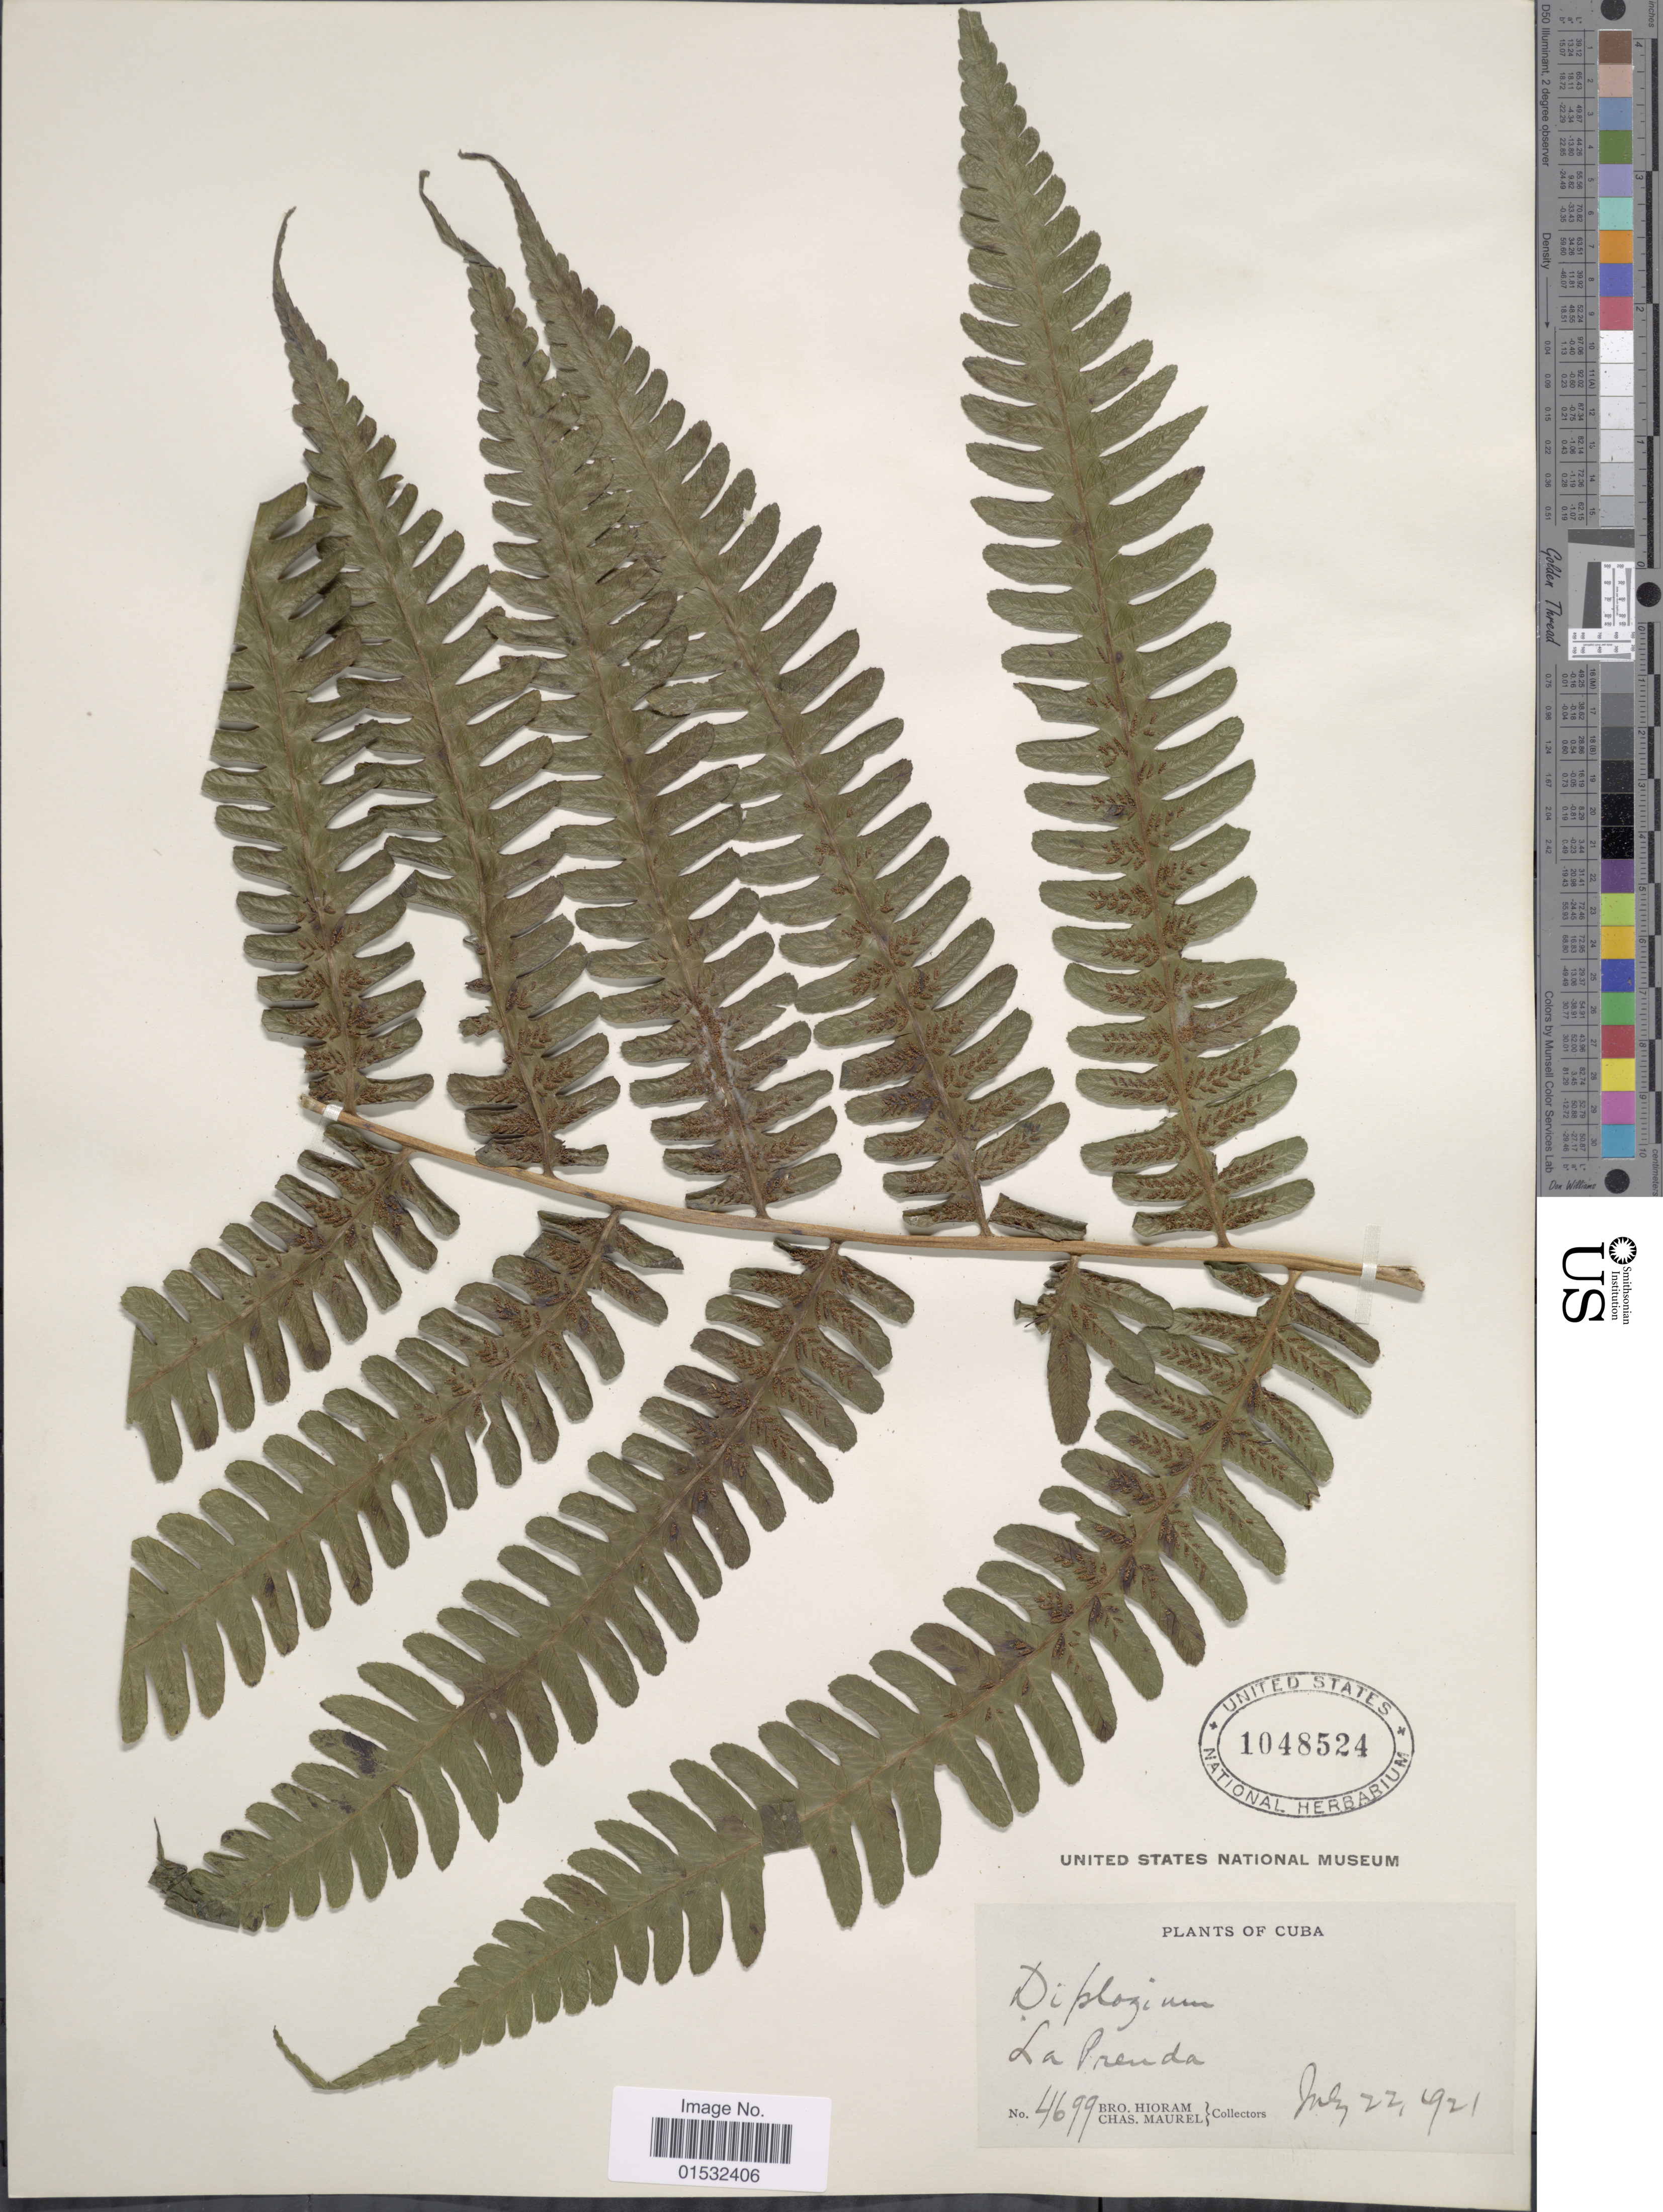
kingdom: Plantae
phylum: Tracheophyta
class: Polypodiopsida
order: Polypodiales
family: Athyriaceae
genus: Diplazium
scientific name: Diplazium striatum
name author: (L.) C. Presl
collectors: Bro. Hioram & C. Maurel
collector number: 4699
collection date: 1921-07-22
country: Cuba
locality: La Prenda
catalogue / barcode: US 1048524